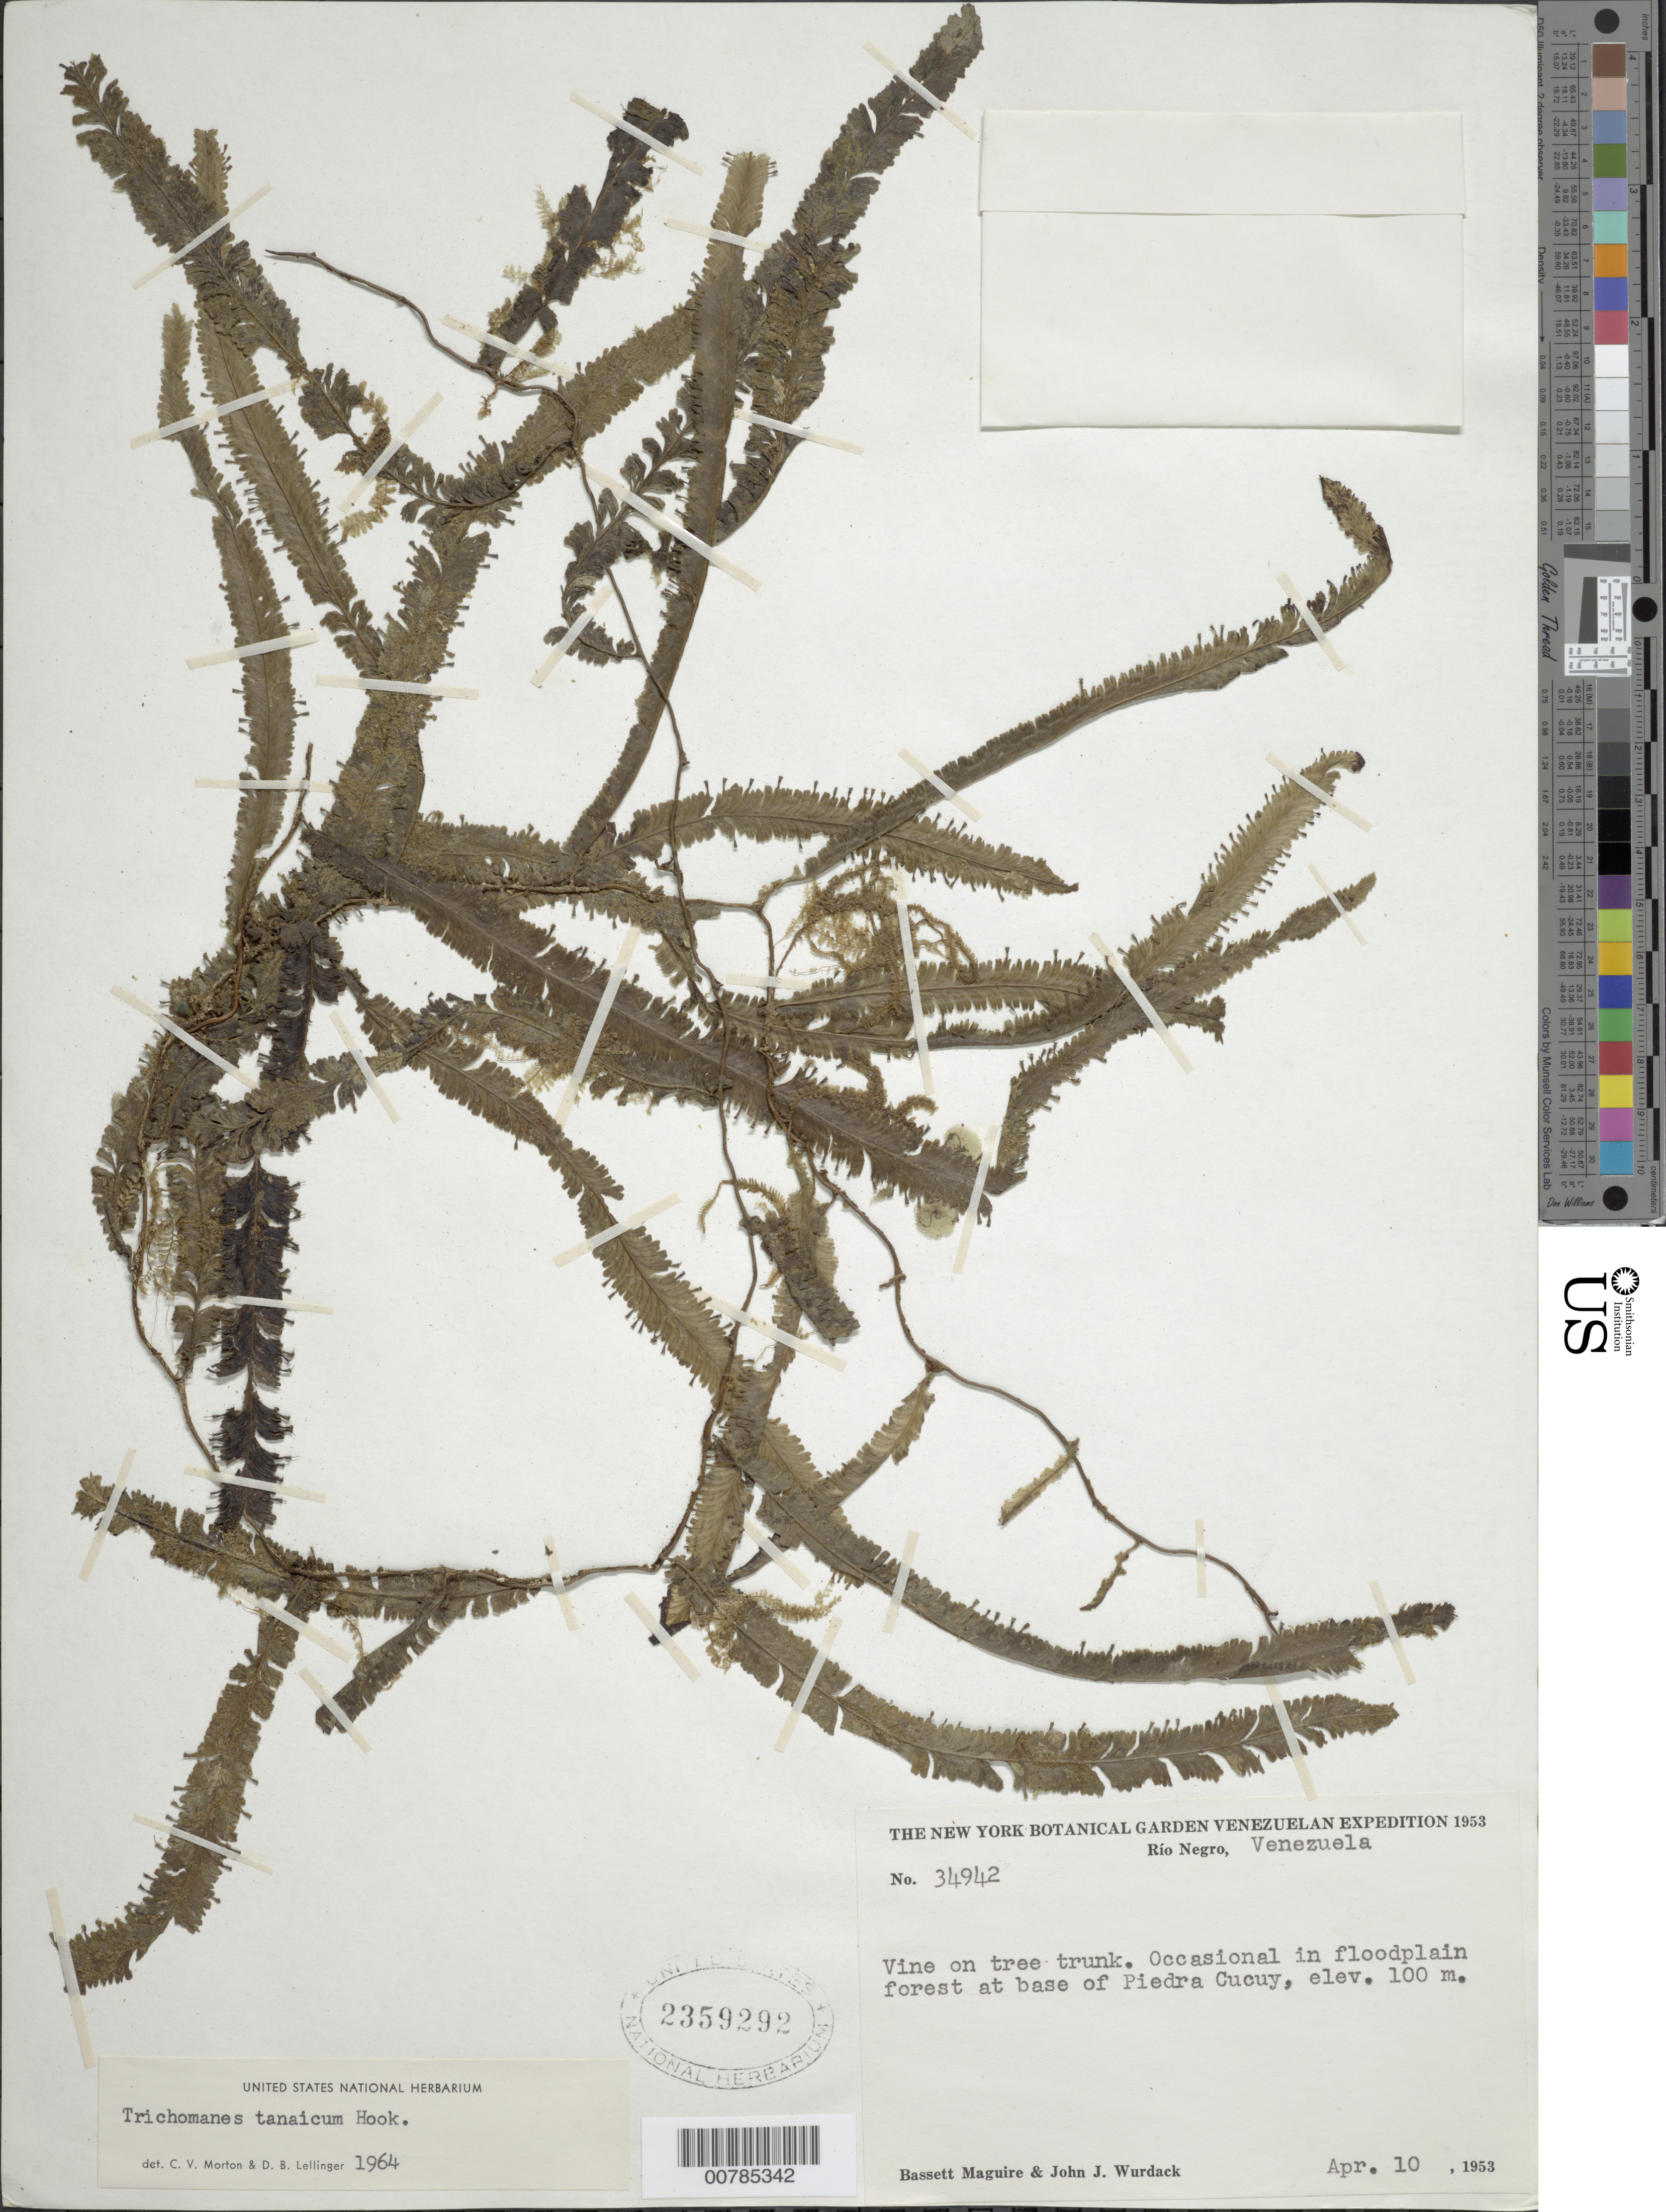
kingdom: Plantae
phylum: Tracheophyta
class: Polypodiopsida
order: Hymenophyllales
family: Hymenophyllaceae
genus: Trichomanes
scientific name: Trichomanes tanaicum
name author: Hook. ex J.W. Sturm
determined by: Morton, C. V.; Lellinger, D. B.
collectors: B. Maguire & J. J. Wurdack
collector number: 34942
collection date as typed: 10-Apr-53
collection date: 1953-04-10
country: Venezuela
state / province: Amazonas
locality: Río Negro, Piedra Cucuy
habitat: Floodplain forest; on tree trunk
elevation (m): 100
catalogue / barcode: US 2359292